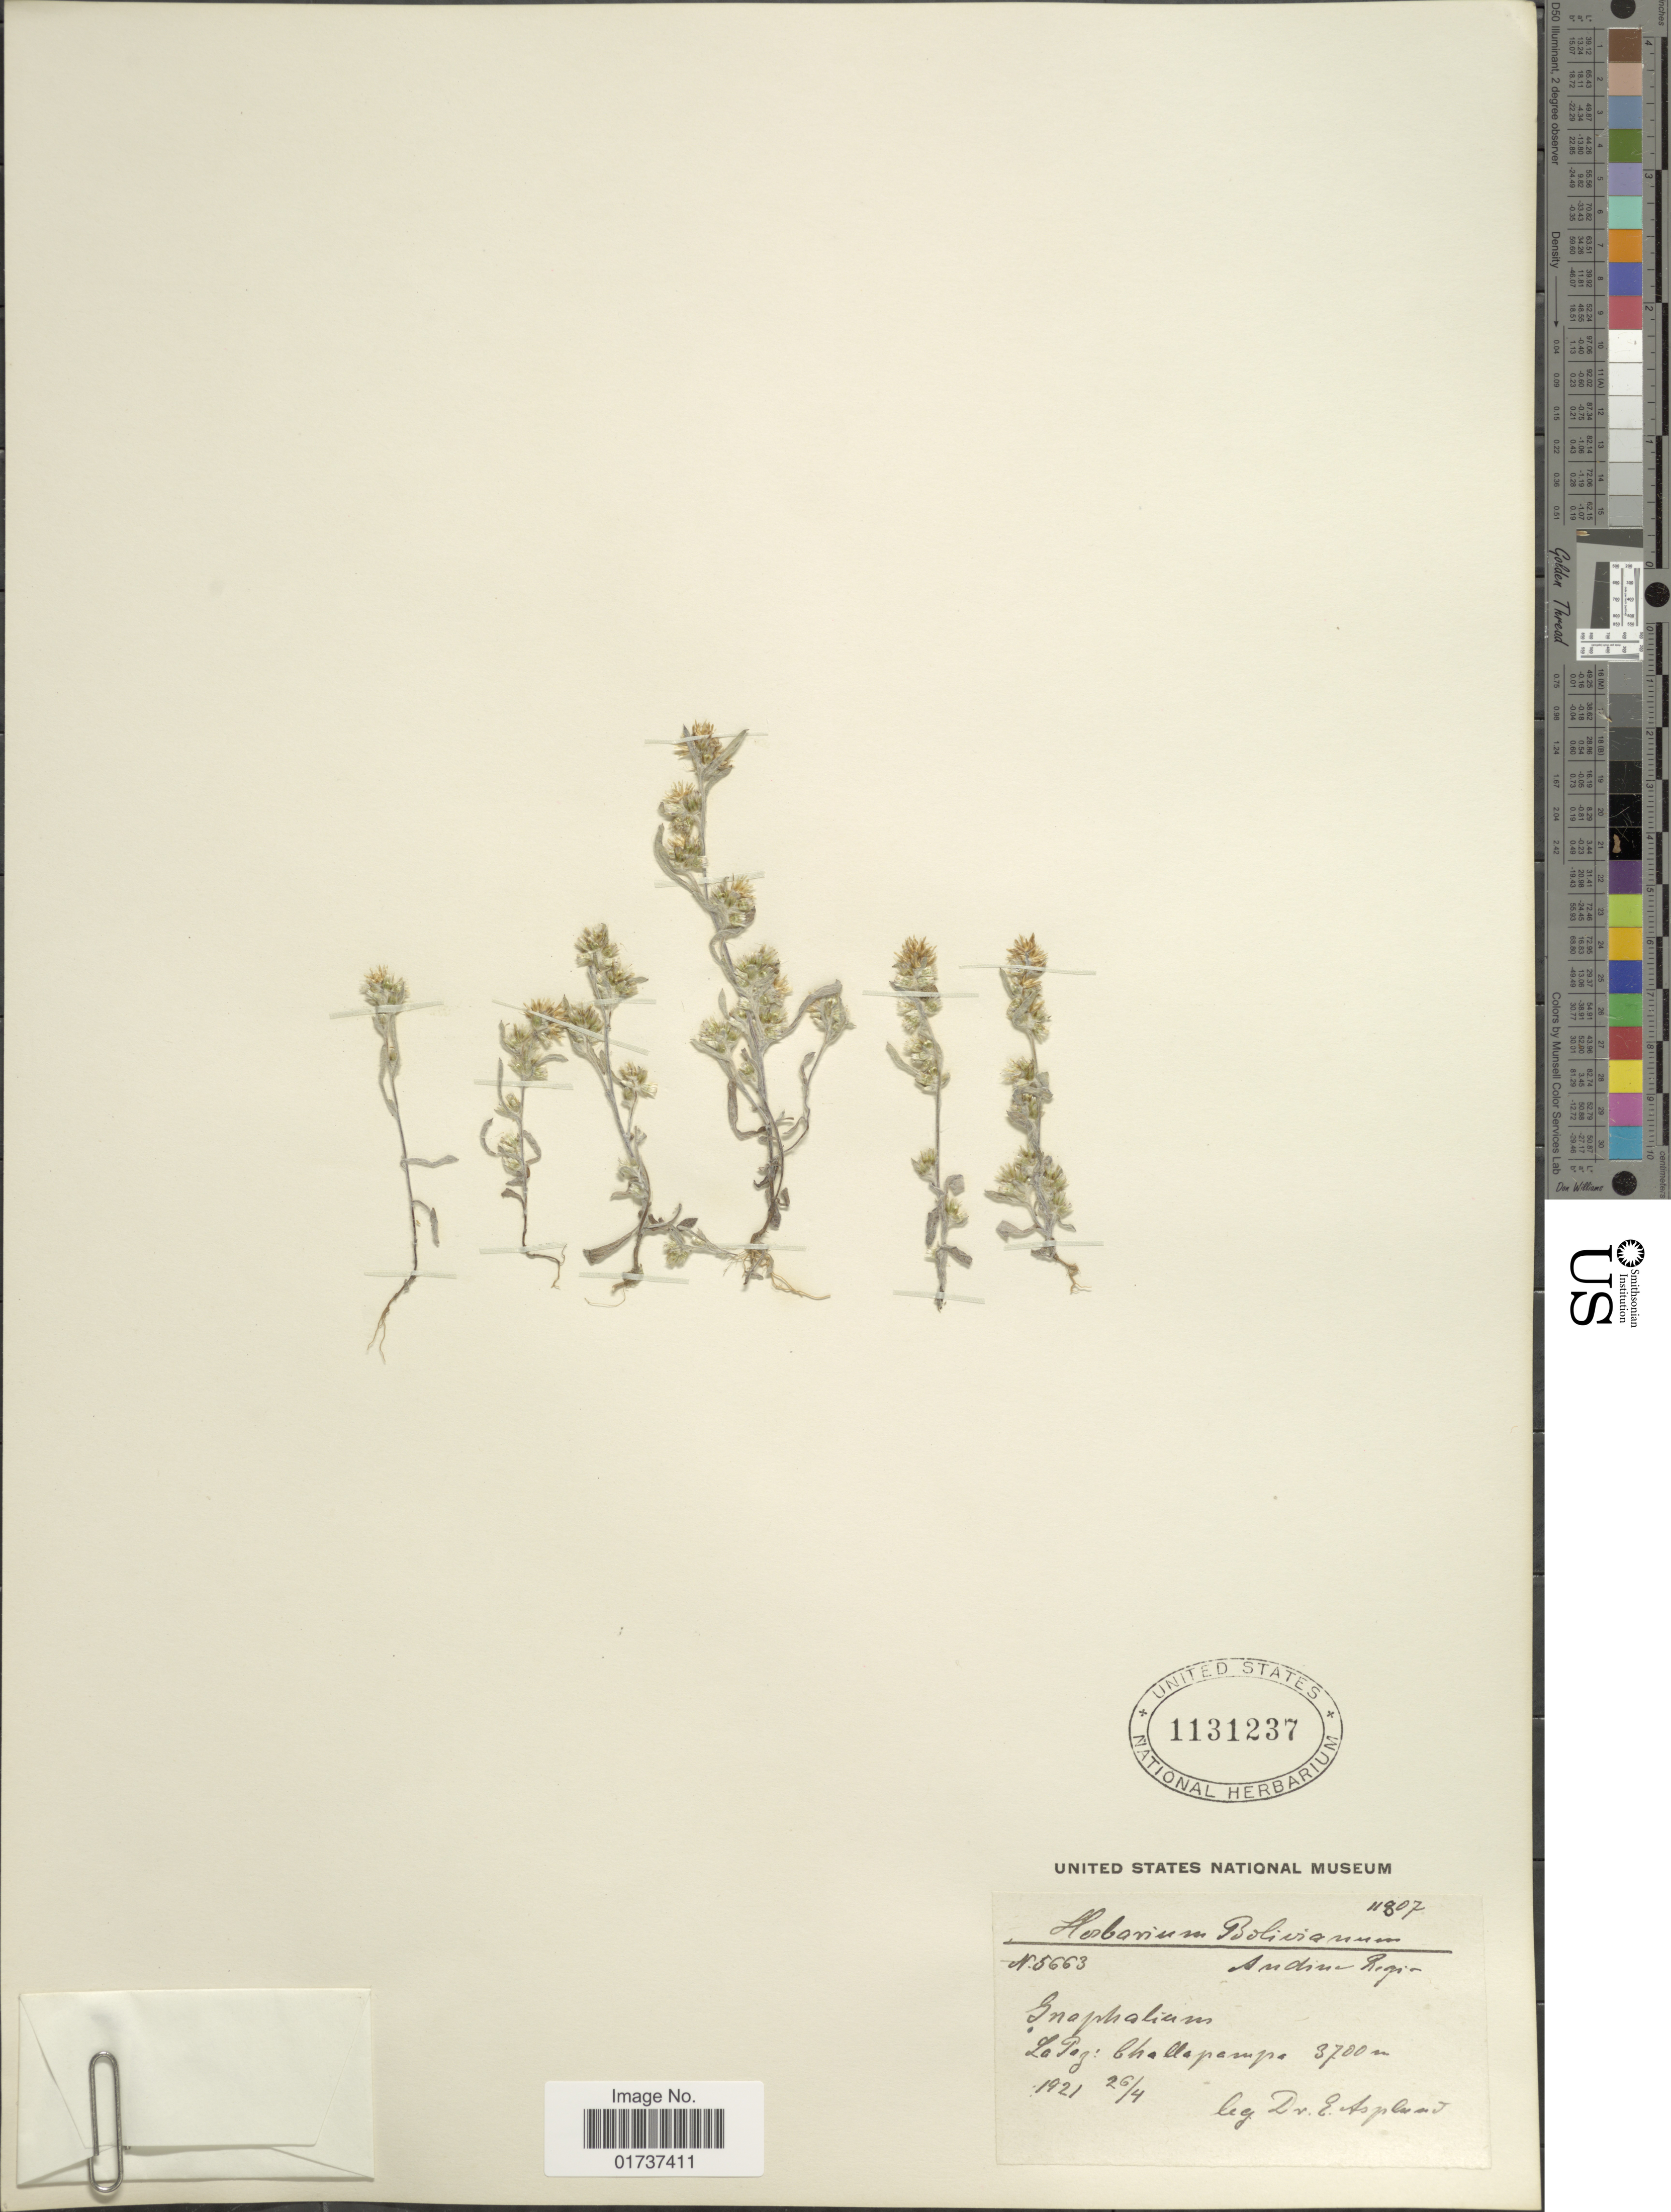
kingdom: Plantae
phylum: Tracheophyta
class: Magnoliopsida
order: Asterales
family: Asteraceae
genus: Gnaphalium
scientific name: Gnaphalium sp.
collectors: E. Asplund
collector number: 5663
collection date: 1921-04-26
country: Bolivia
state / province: La Paz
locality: Anidine Region, Challapampa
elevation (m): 3700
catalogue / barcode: US 1131237